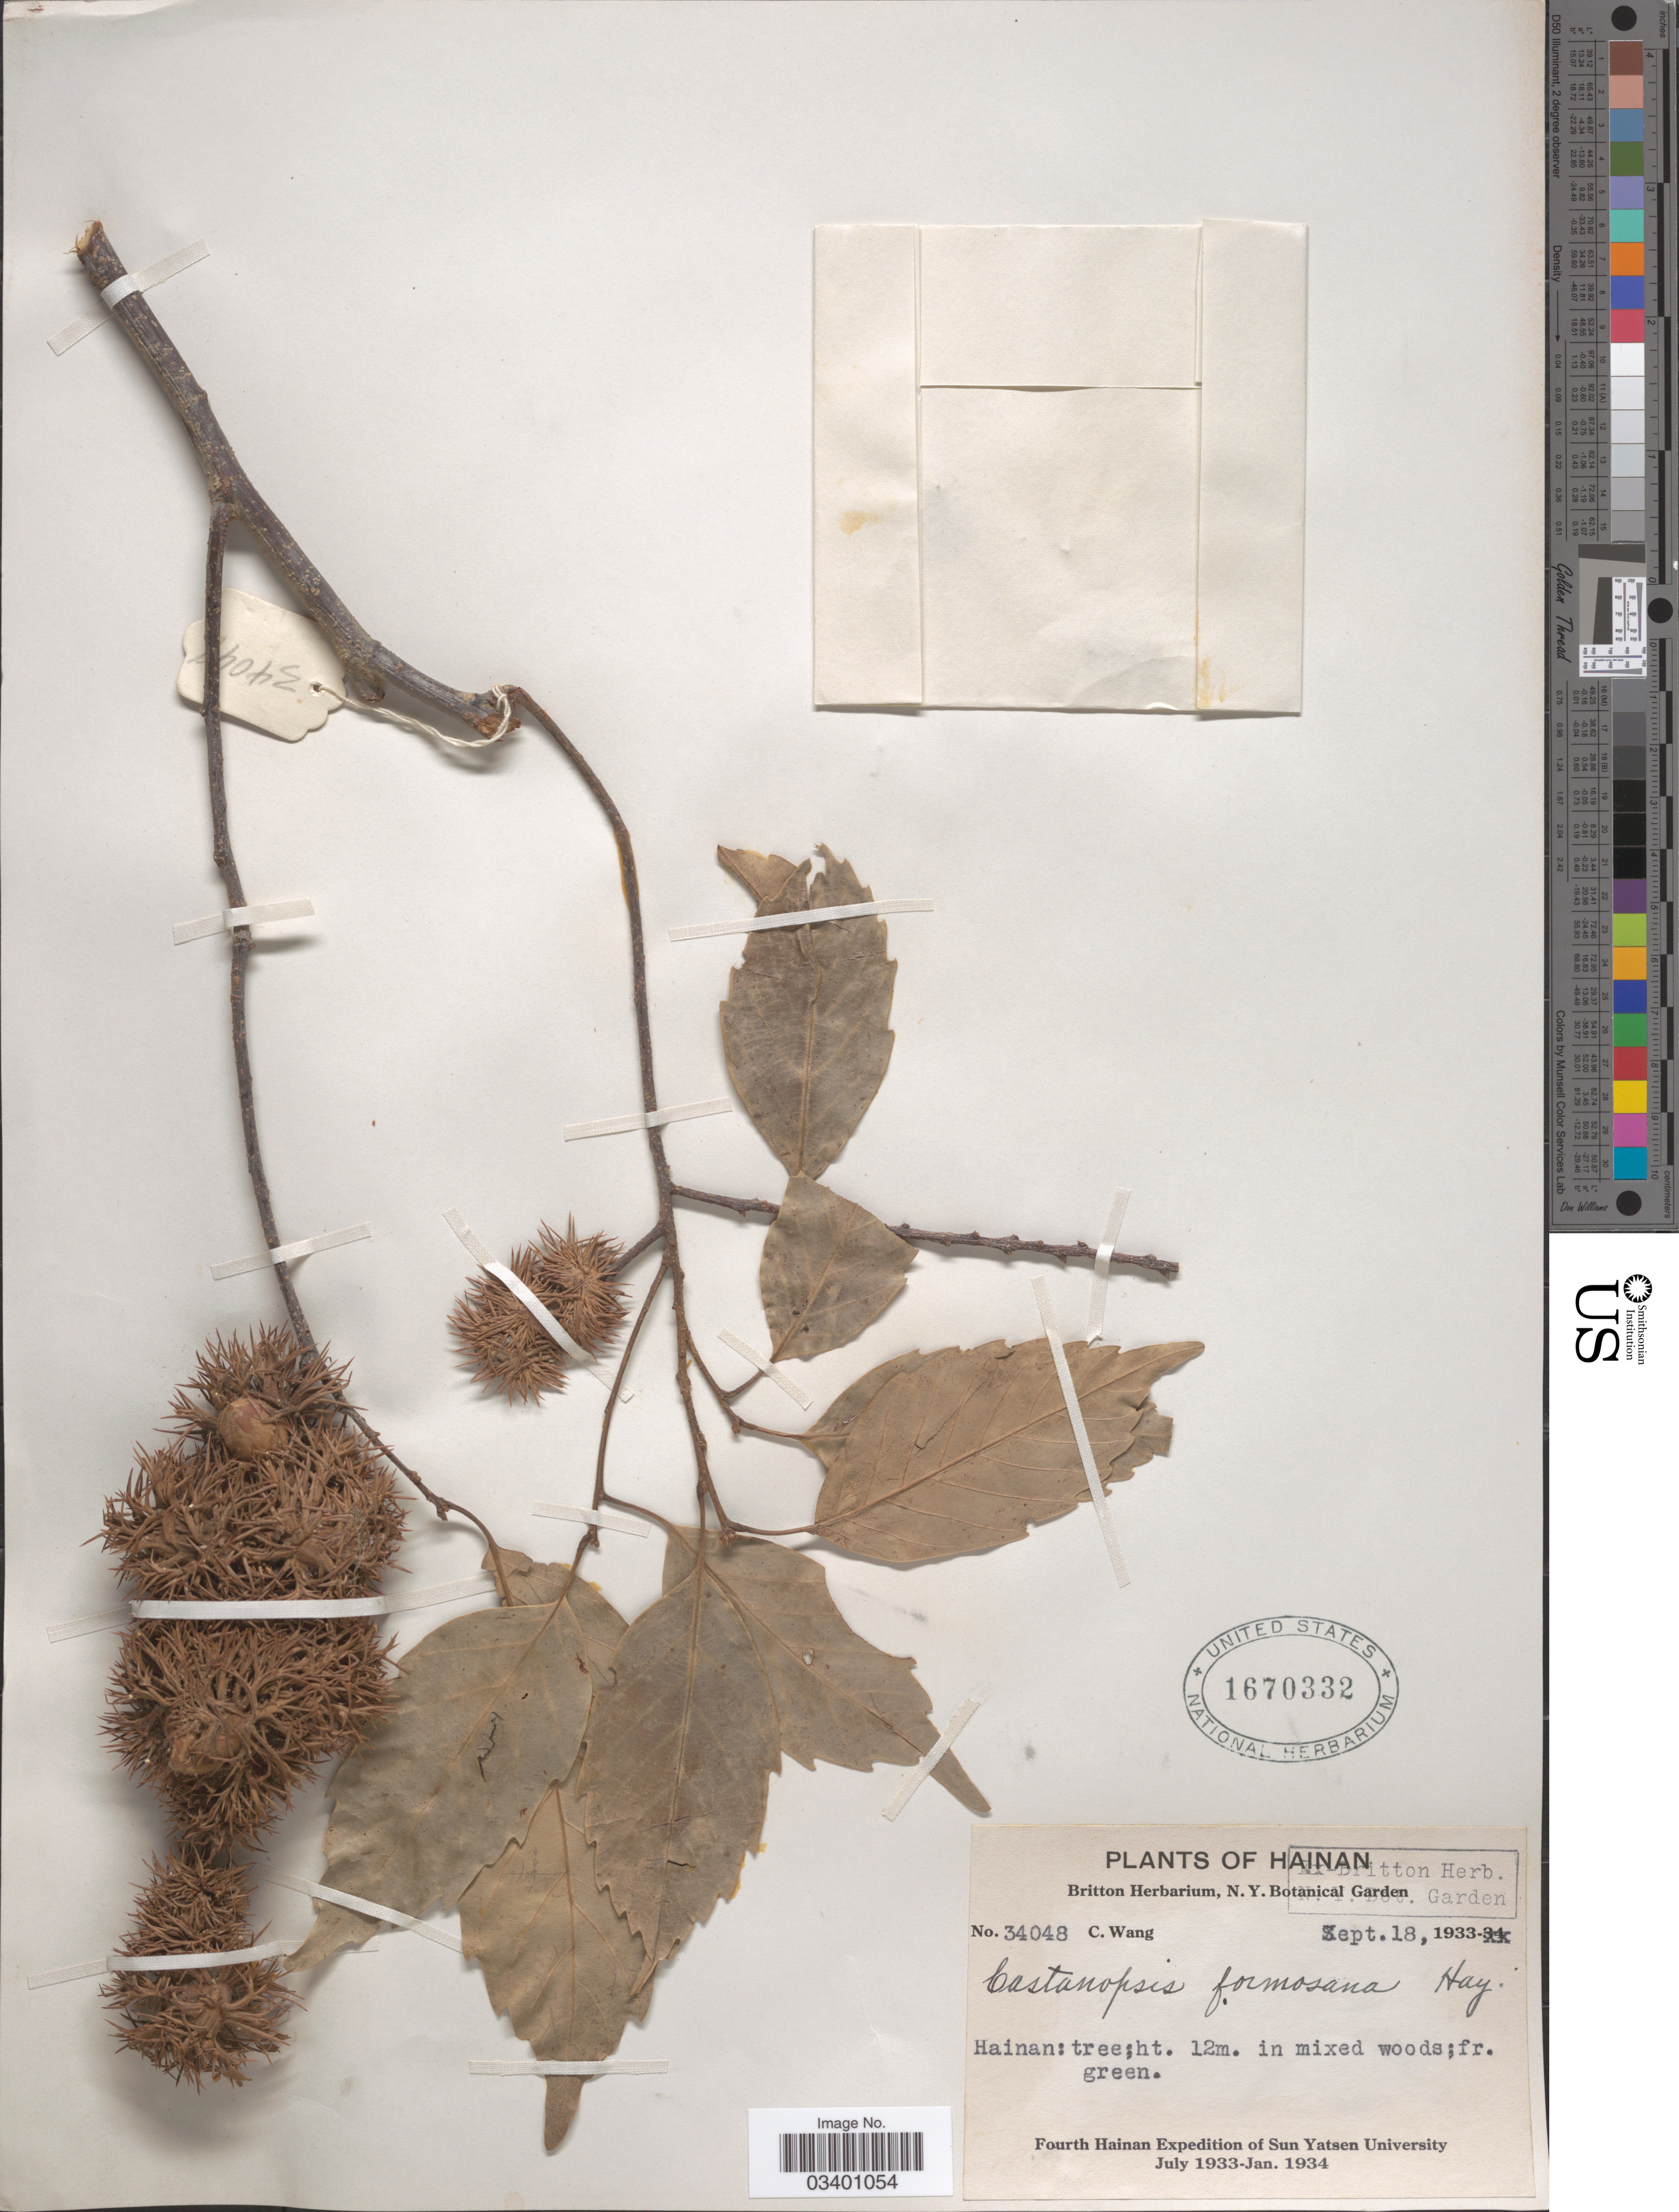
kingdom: Plantae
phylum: Tracheophyta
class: Magnoliopsida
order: Fagales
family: Fagaceae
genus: Castanopsis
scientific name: Castanopsis formosana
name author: (Skan) Hayata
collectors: C. Wang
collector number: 34048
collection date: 1933-09-18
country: China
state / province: Hainan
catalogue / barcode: US 1670332